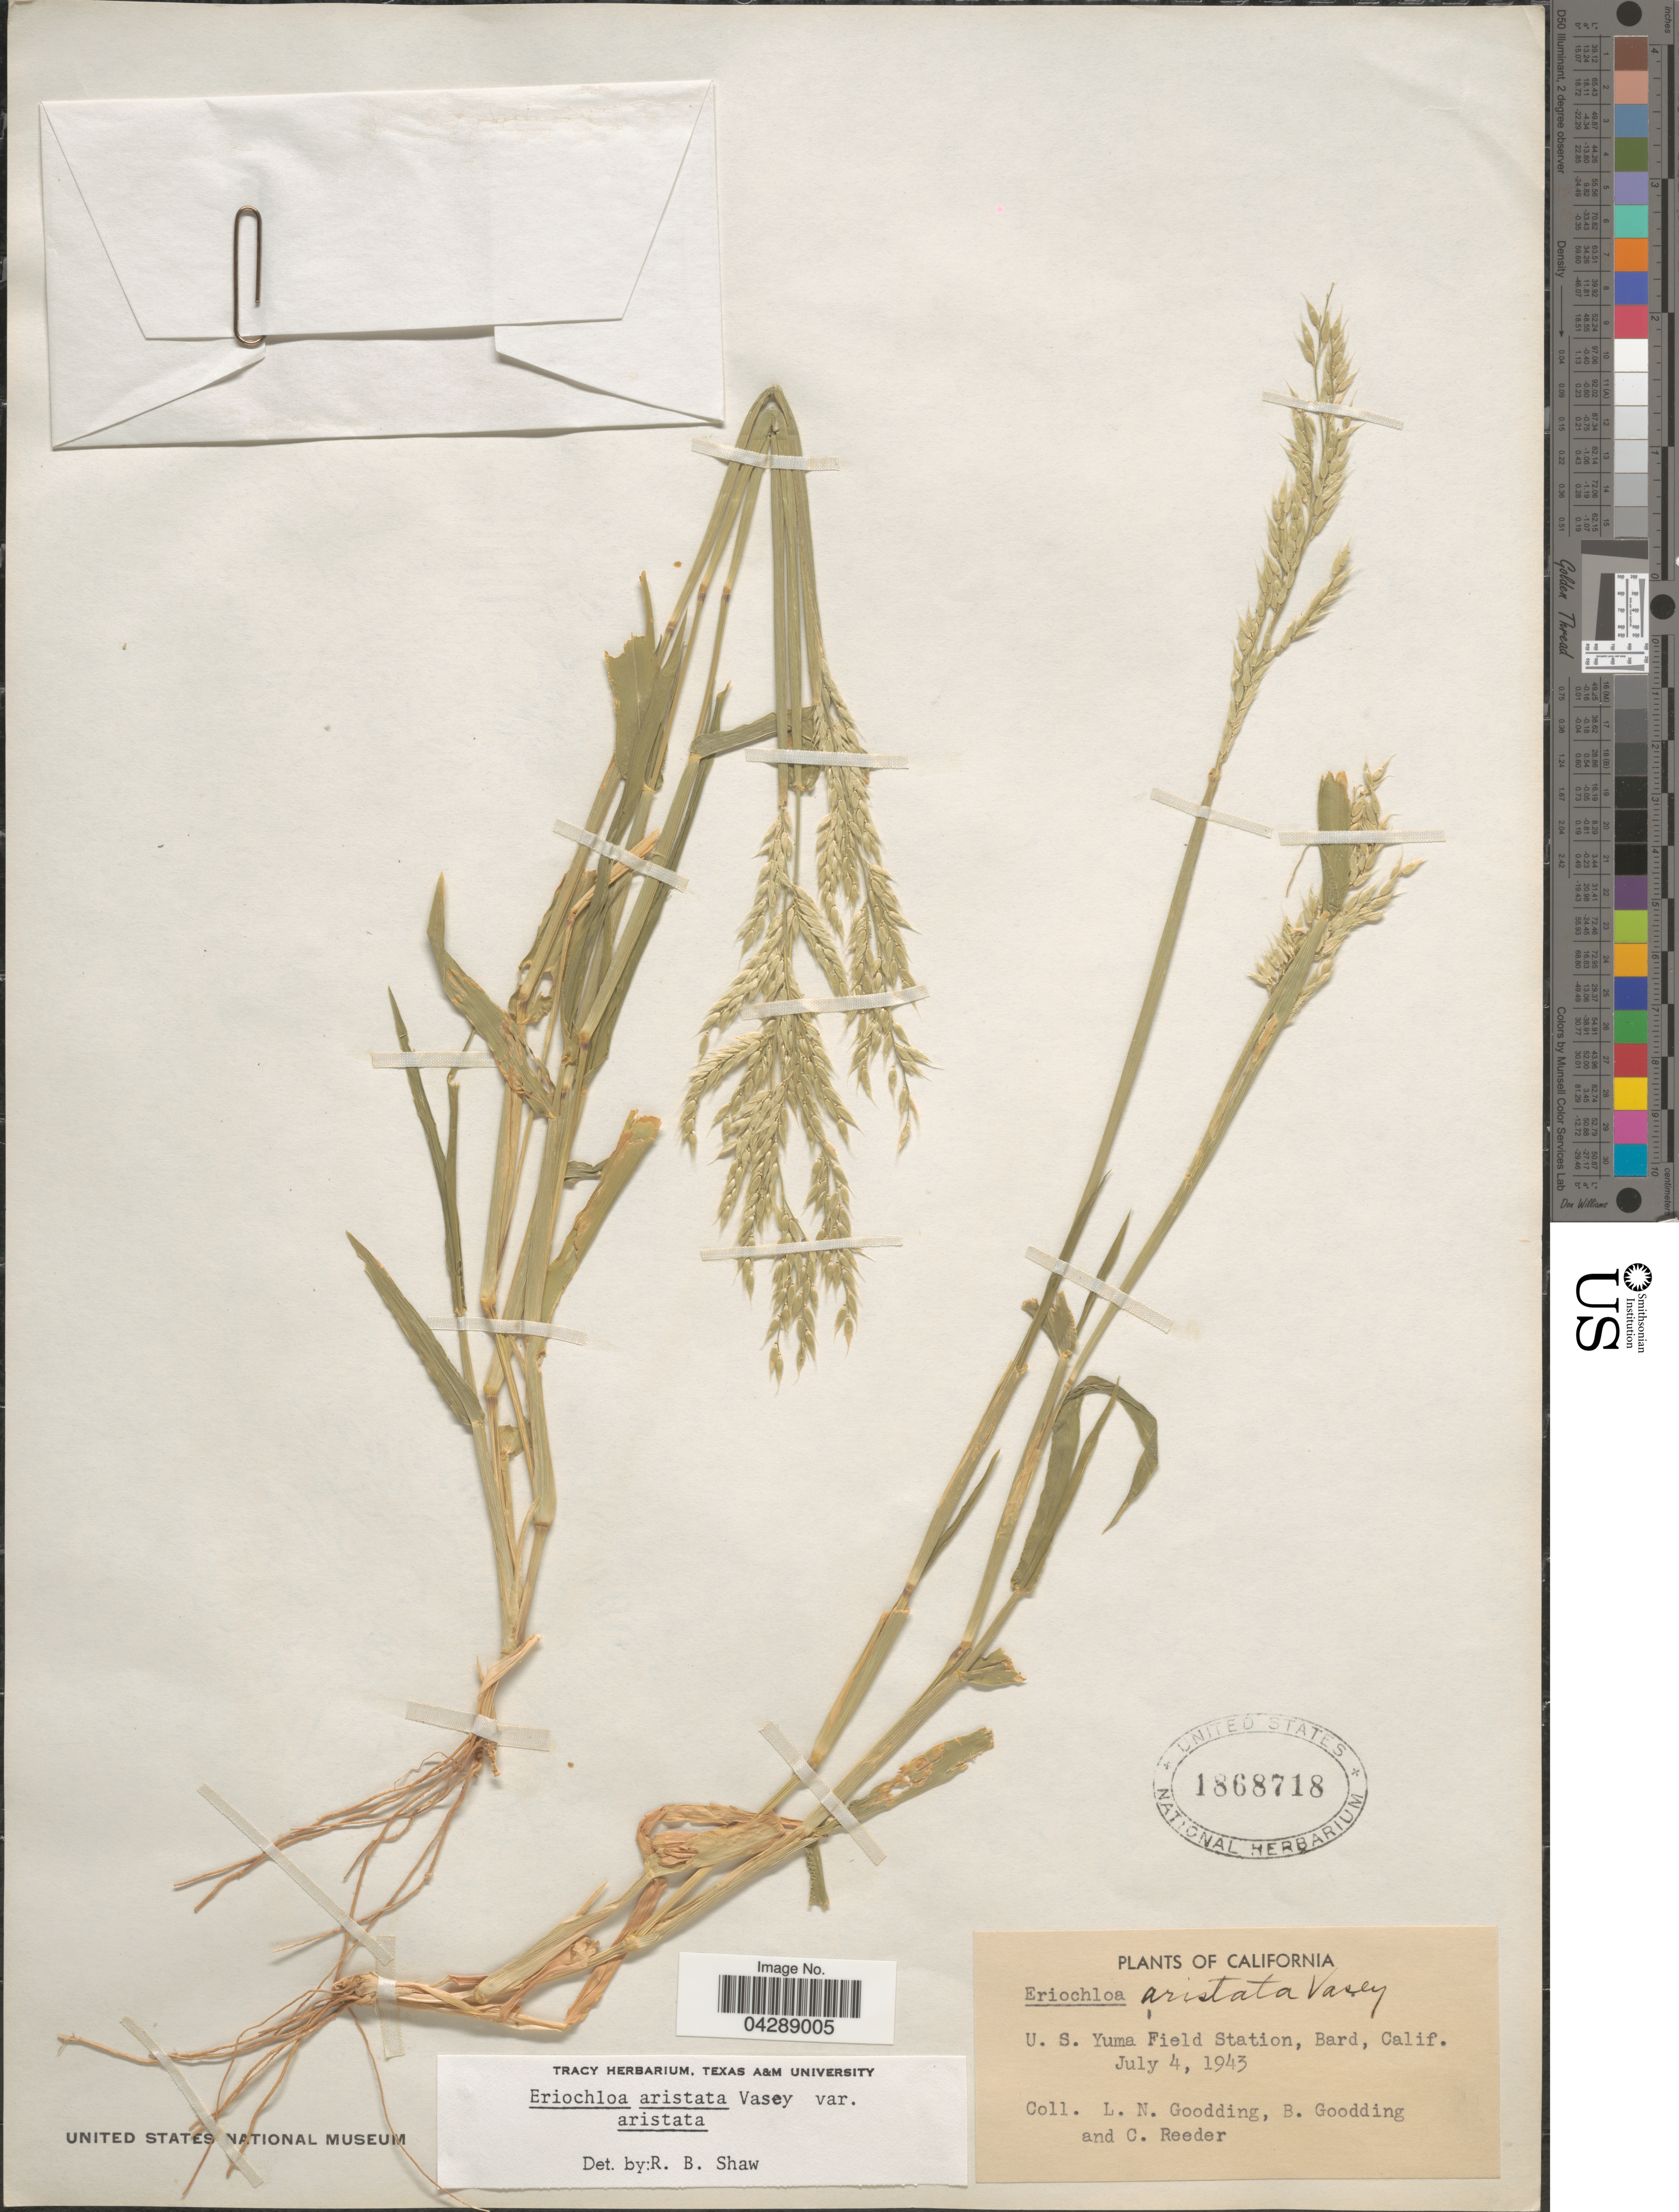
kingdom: Plantae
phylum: Tracheophyta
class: Liliopsida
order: Poales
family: Poaceae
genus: Eriochloa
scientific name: Eriochloa aristata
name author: Vasey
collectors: L. N. Goodding, B. Goodding & C. Reeder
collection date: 1943-07-04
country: United States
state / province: California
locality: U. S. Yuma Field Station, Bard.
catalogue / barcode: US 1868718